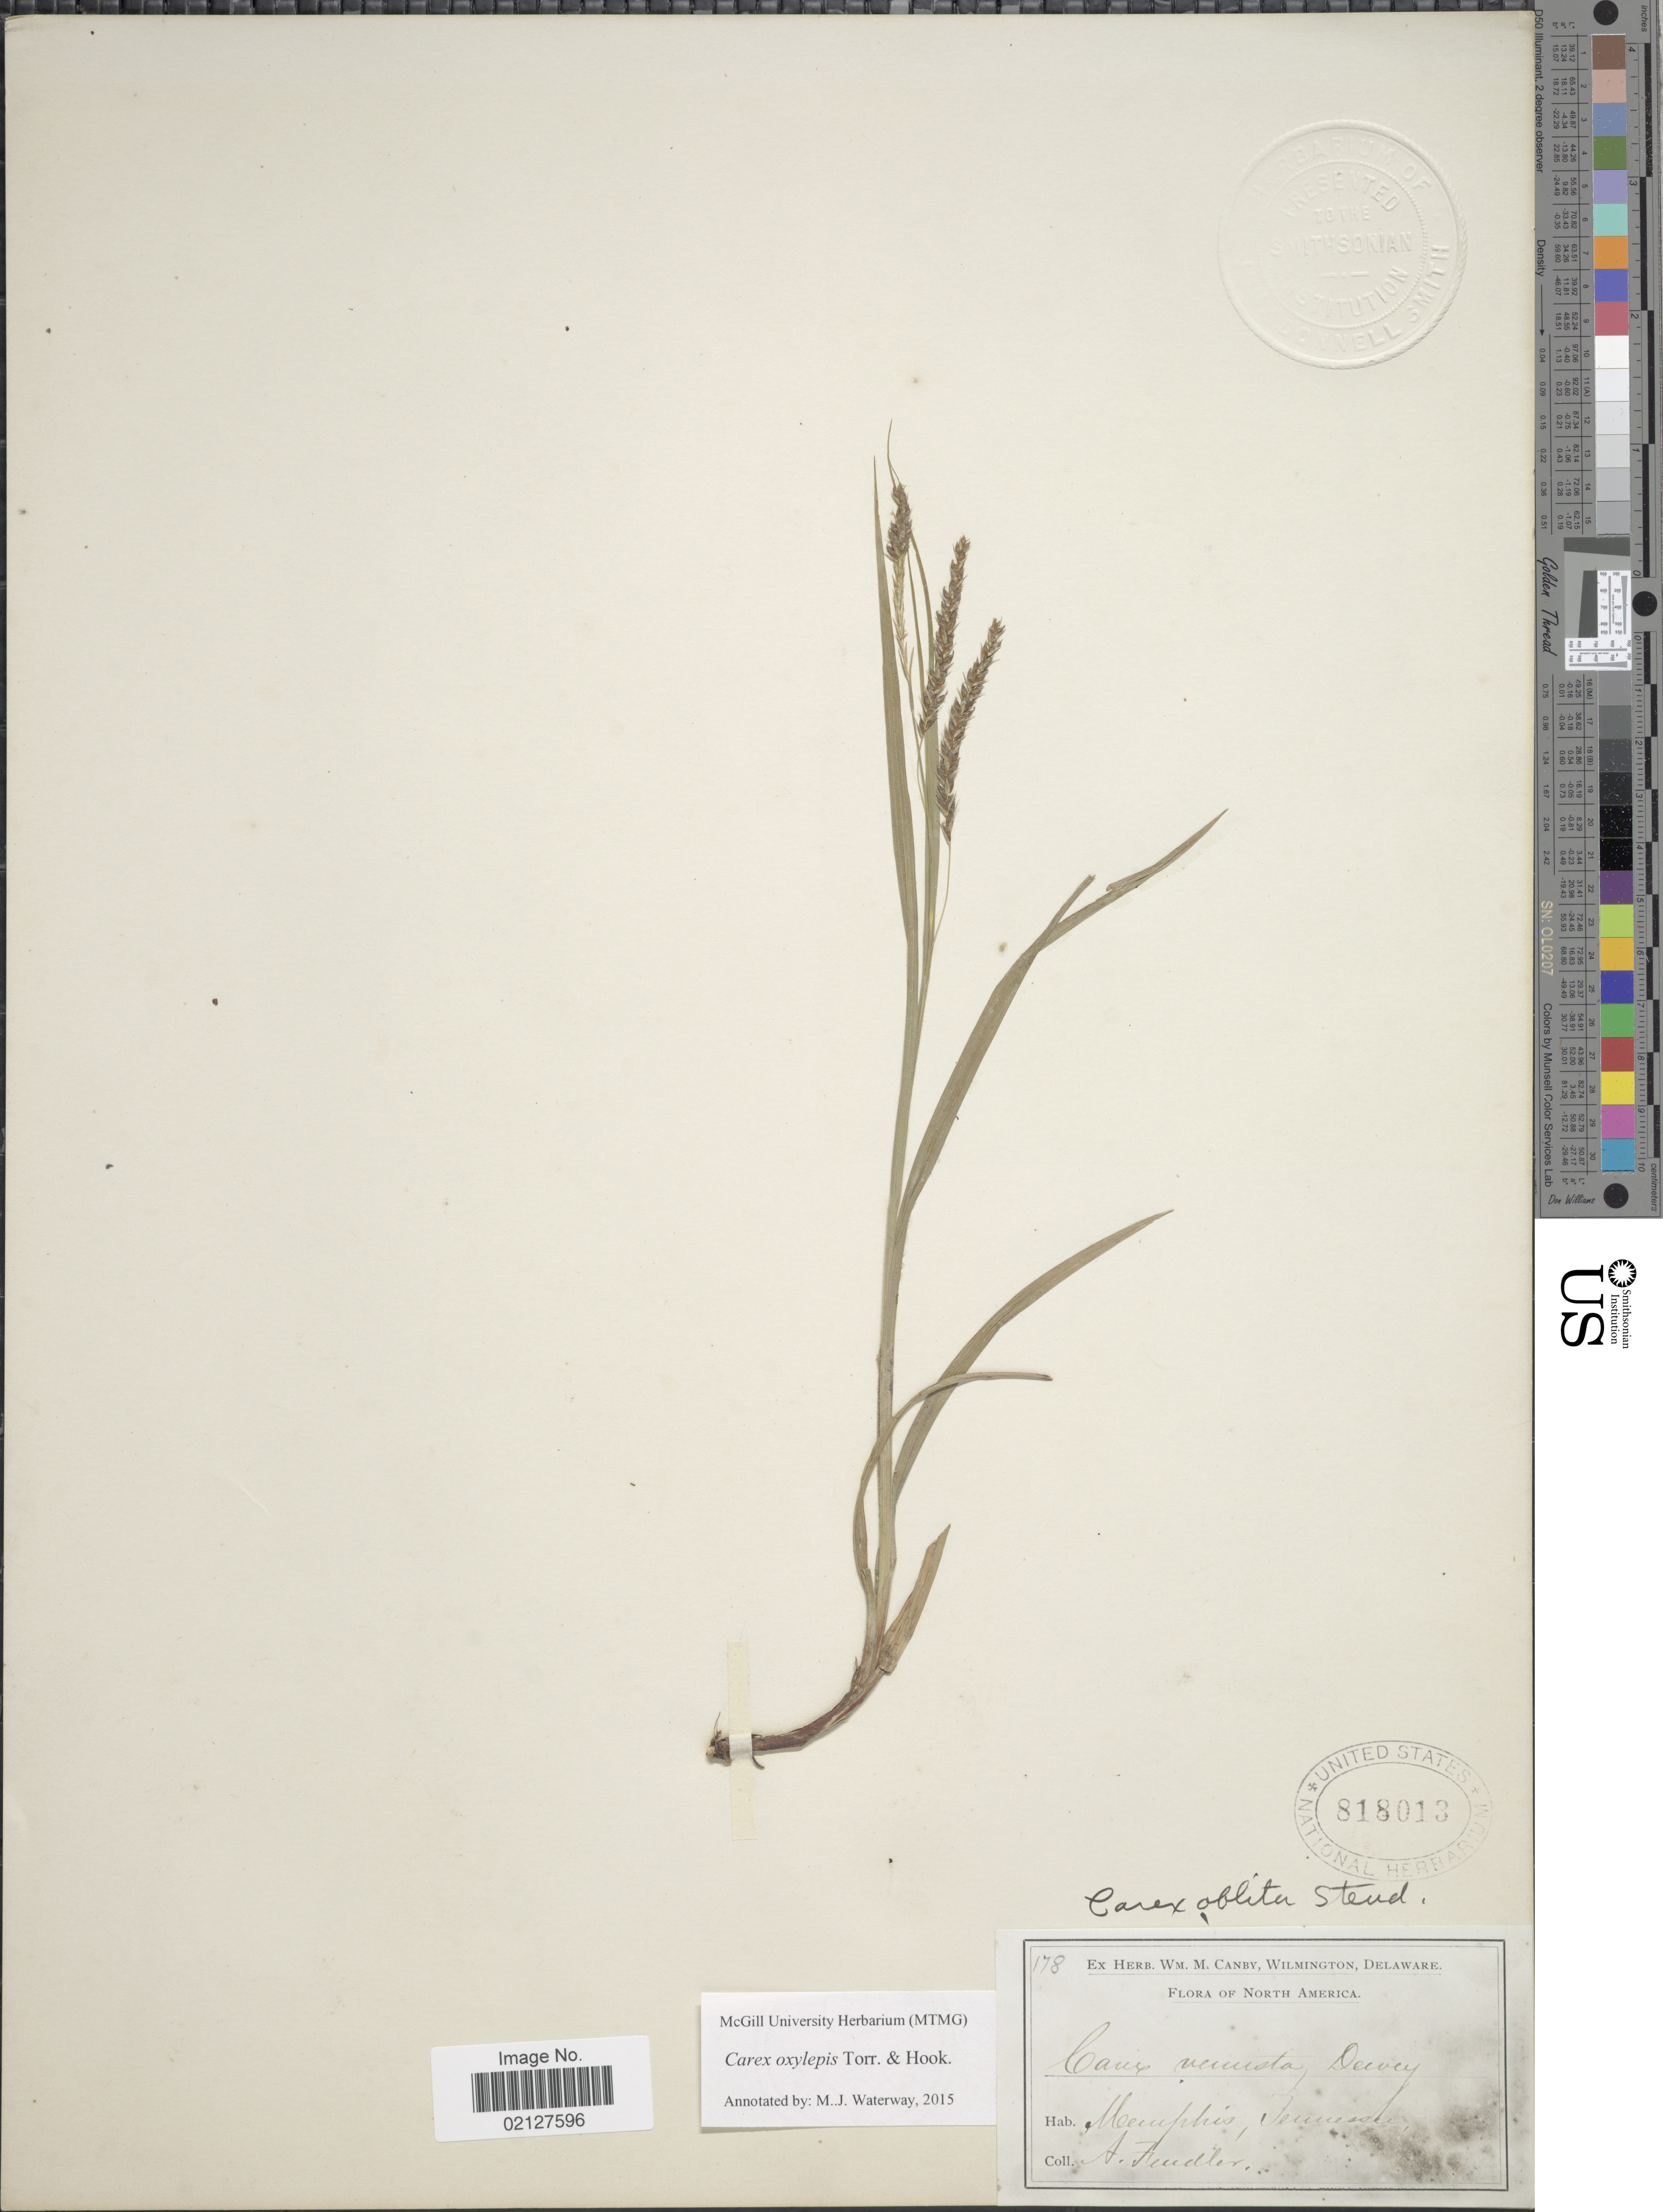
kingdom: Plantae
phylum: Tracheophyta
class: Liliopsida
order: Poales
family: Cyperaceae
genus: Carex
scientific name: Carex oxylepis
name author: Torr. & Hook.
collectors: A. Fendler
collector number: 178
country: United States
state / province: Tennessee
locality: Memphis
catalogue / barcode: US 818013